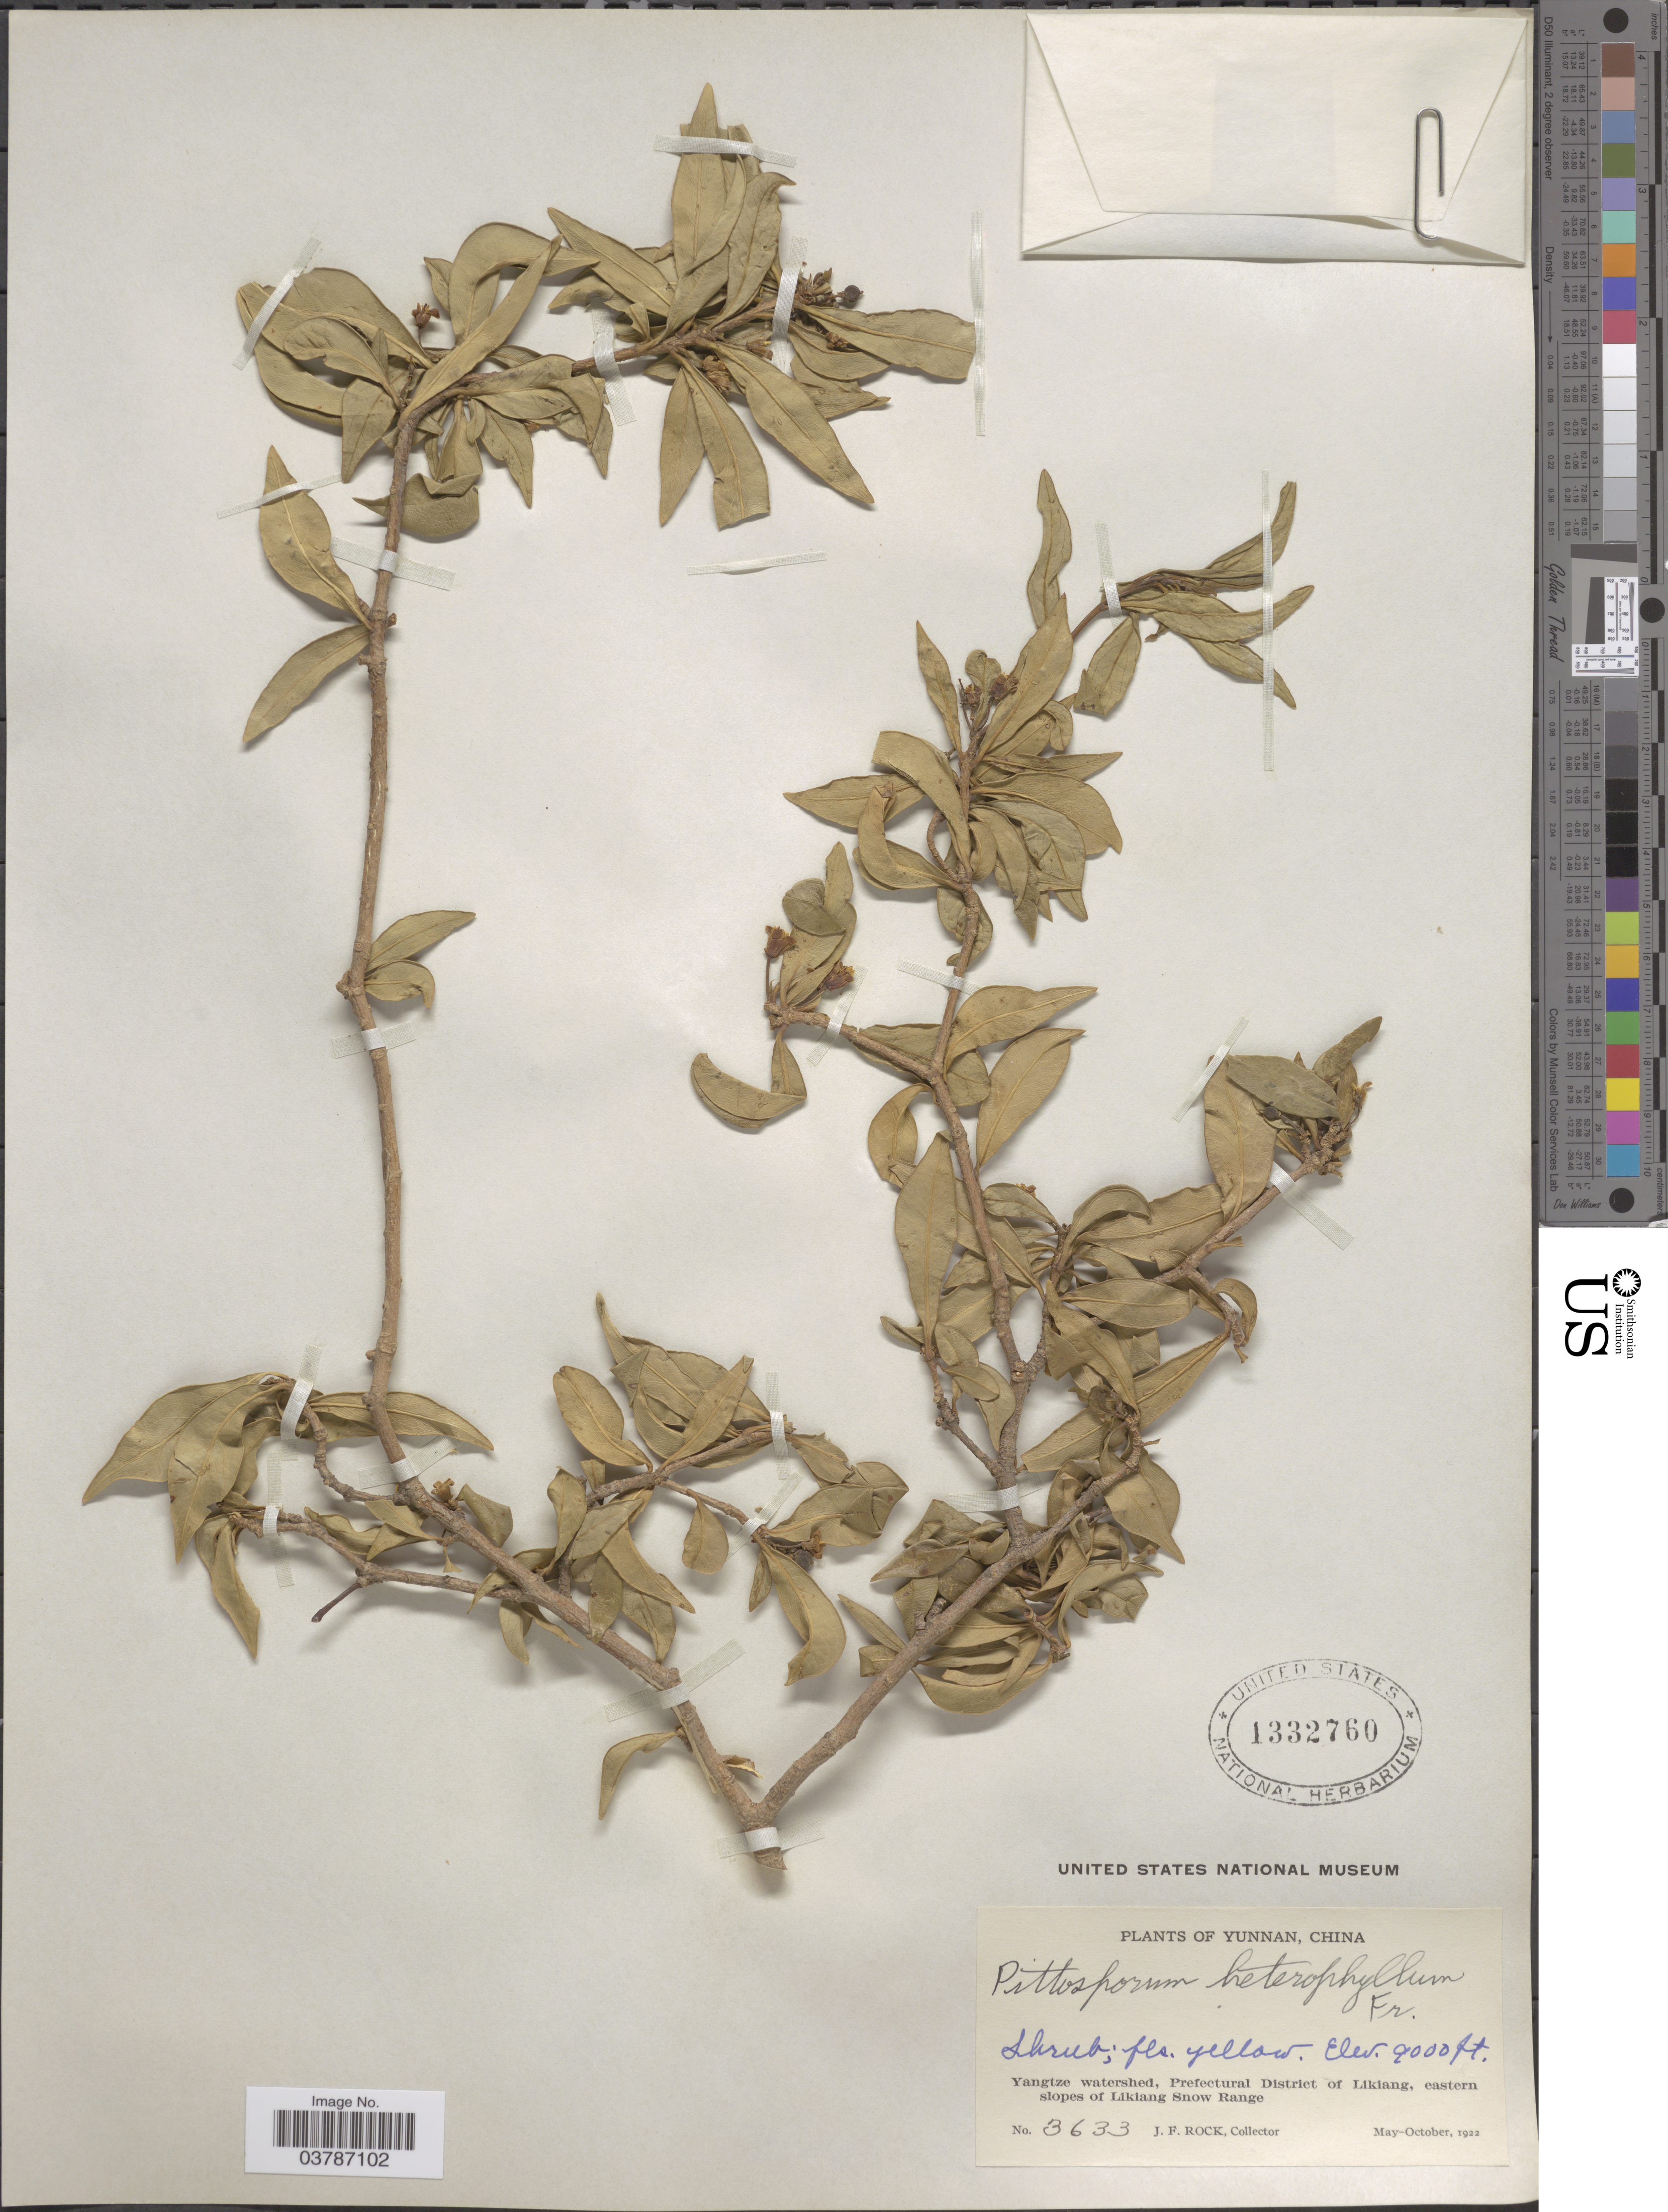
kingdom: Plantae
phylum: Tracheophyta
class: Magnoliopsida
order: Apiales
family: Pittosporaceae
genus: Pittosporum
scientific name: Pittosporum heterophyllum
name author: Franch.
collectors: J. Rock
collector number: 3633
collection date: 1922-05/1922-10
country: China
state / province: Yunnan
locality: Yangtze watershed, Prefectural District of Likiang, eastern slopes of Likiang Snow Range.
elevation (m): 2743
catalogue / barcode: US 1332760